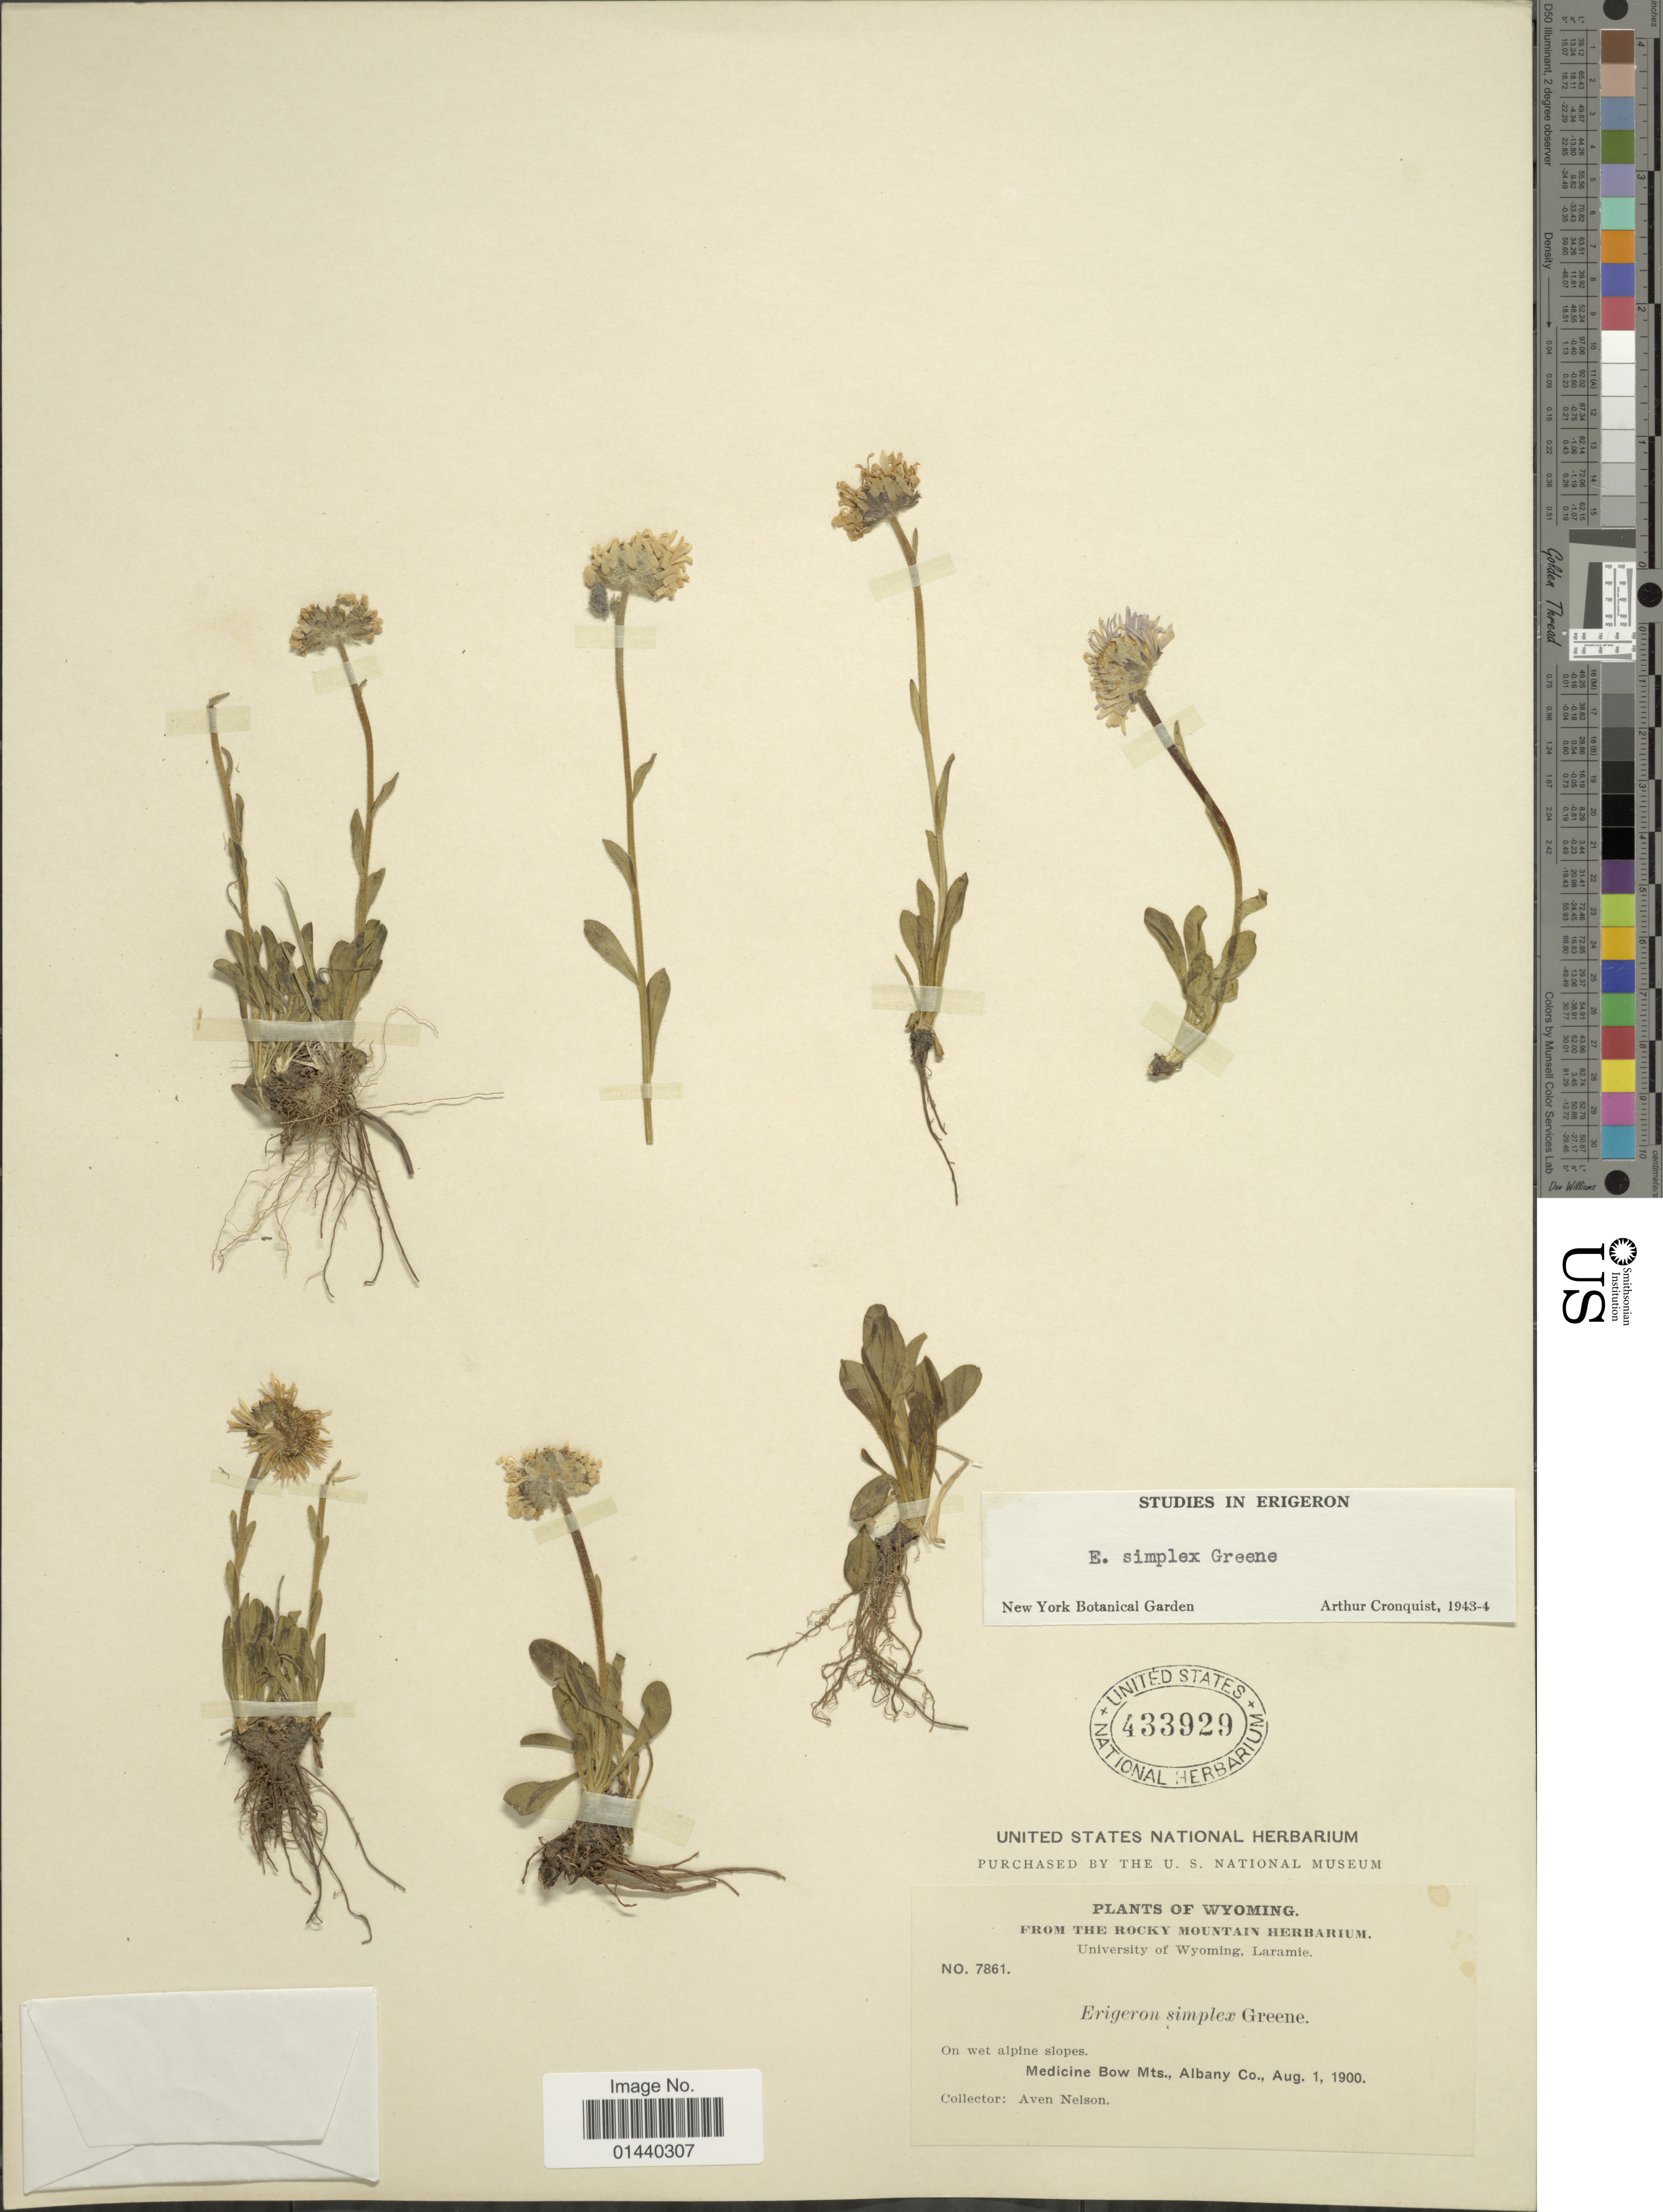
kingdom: Plantae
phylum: Tracheophyta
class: Magnoliopsida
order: Asterales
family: Asteraceae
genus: Erigeron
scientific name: Erigeron simplex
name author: Greene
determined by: Cronquist, A. J.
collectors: A. Nelson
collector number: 7861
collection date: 1900-08-01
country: United States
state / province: Wyoming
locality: Medicine Bow Mts., Albany Co.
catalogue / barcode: US 433929